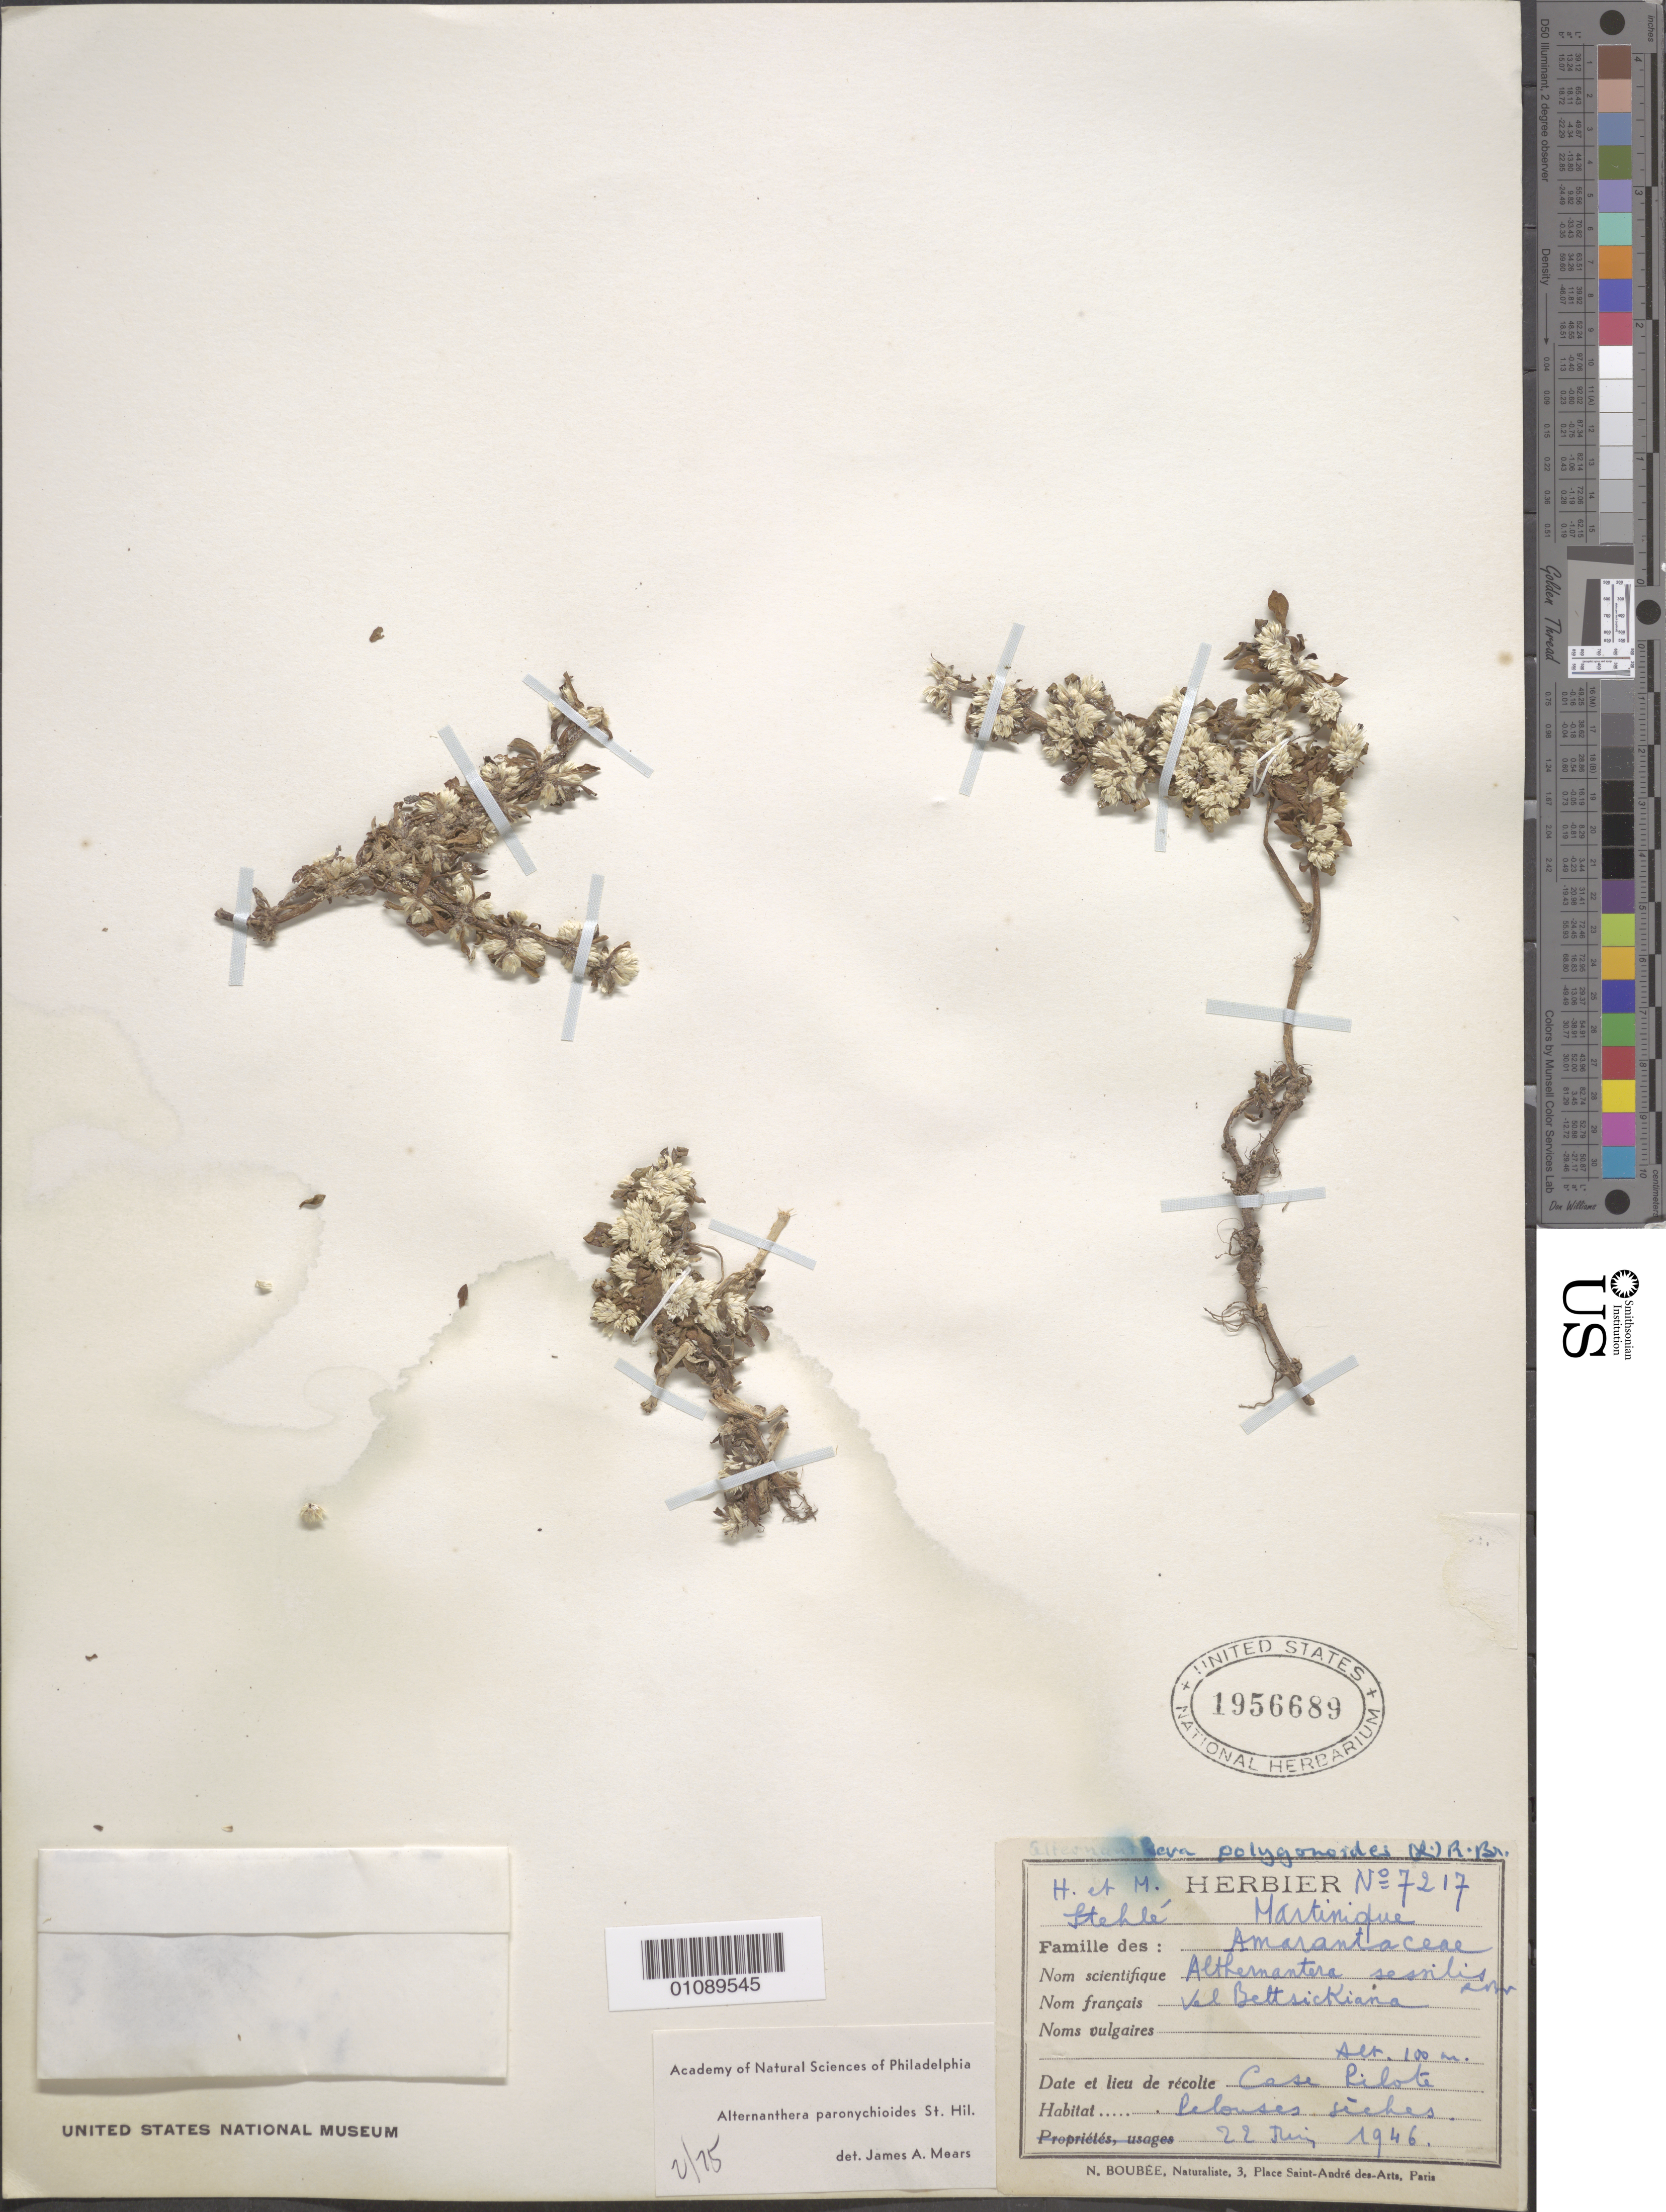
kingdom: Plantae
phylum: Tracheophyta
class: Magnoliopsida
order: Caryophyllales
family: Amaranthaceae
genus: Alternanthera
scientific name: Alternanthera paronychioides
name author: A. St.-Hil.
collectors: H. Stehlé & M. Stehlé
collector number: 7217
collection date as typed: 22 Jun 1946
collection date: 1946-06-22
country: Martinique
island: Martinique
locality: Case Pilote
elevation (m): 100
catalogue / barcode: US 1956689